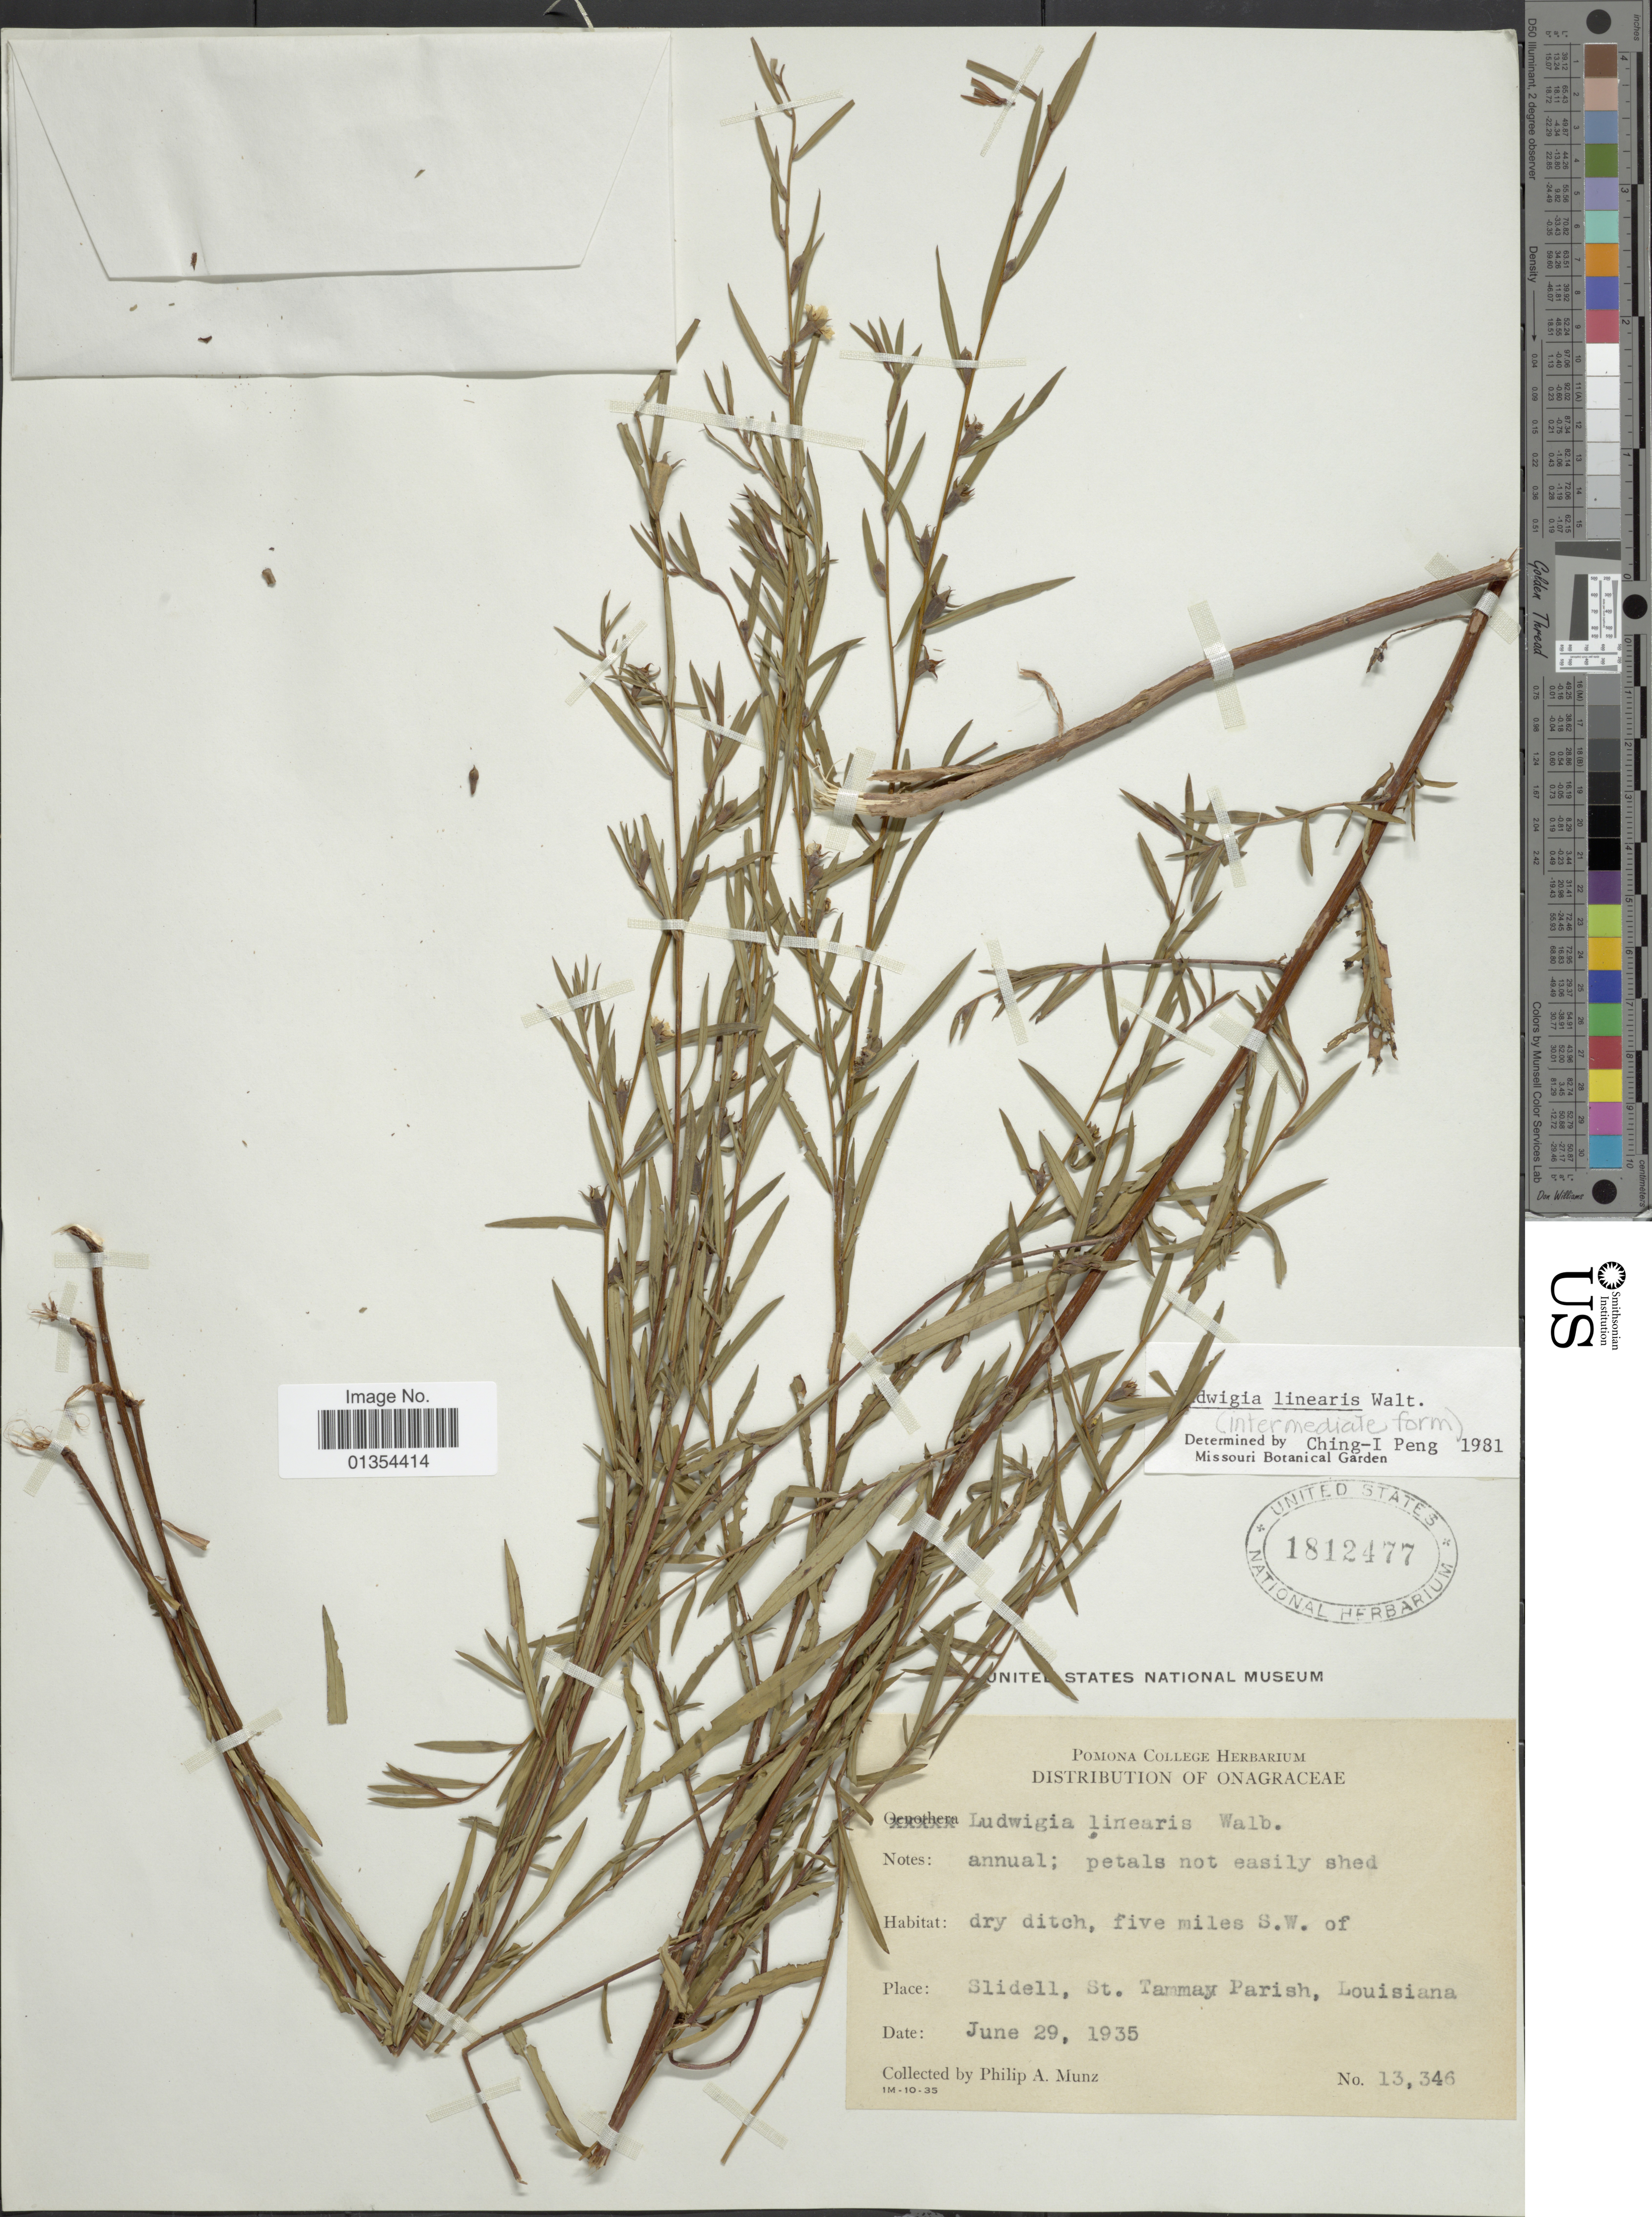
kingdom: Plantae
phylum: Tracheophyta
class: Magnoliopsida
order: Myrtales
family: Onagraceae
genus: Ludwigia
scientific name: Ludwigia linearis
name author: Walter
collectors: P. A. Munz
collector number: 13346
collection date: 1935-06-29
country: United States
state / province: Louisiana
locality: Slidell, St. Tammay Parish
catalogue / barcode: US 1812477